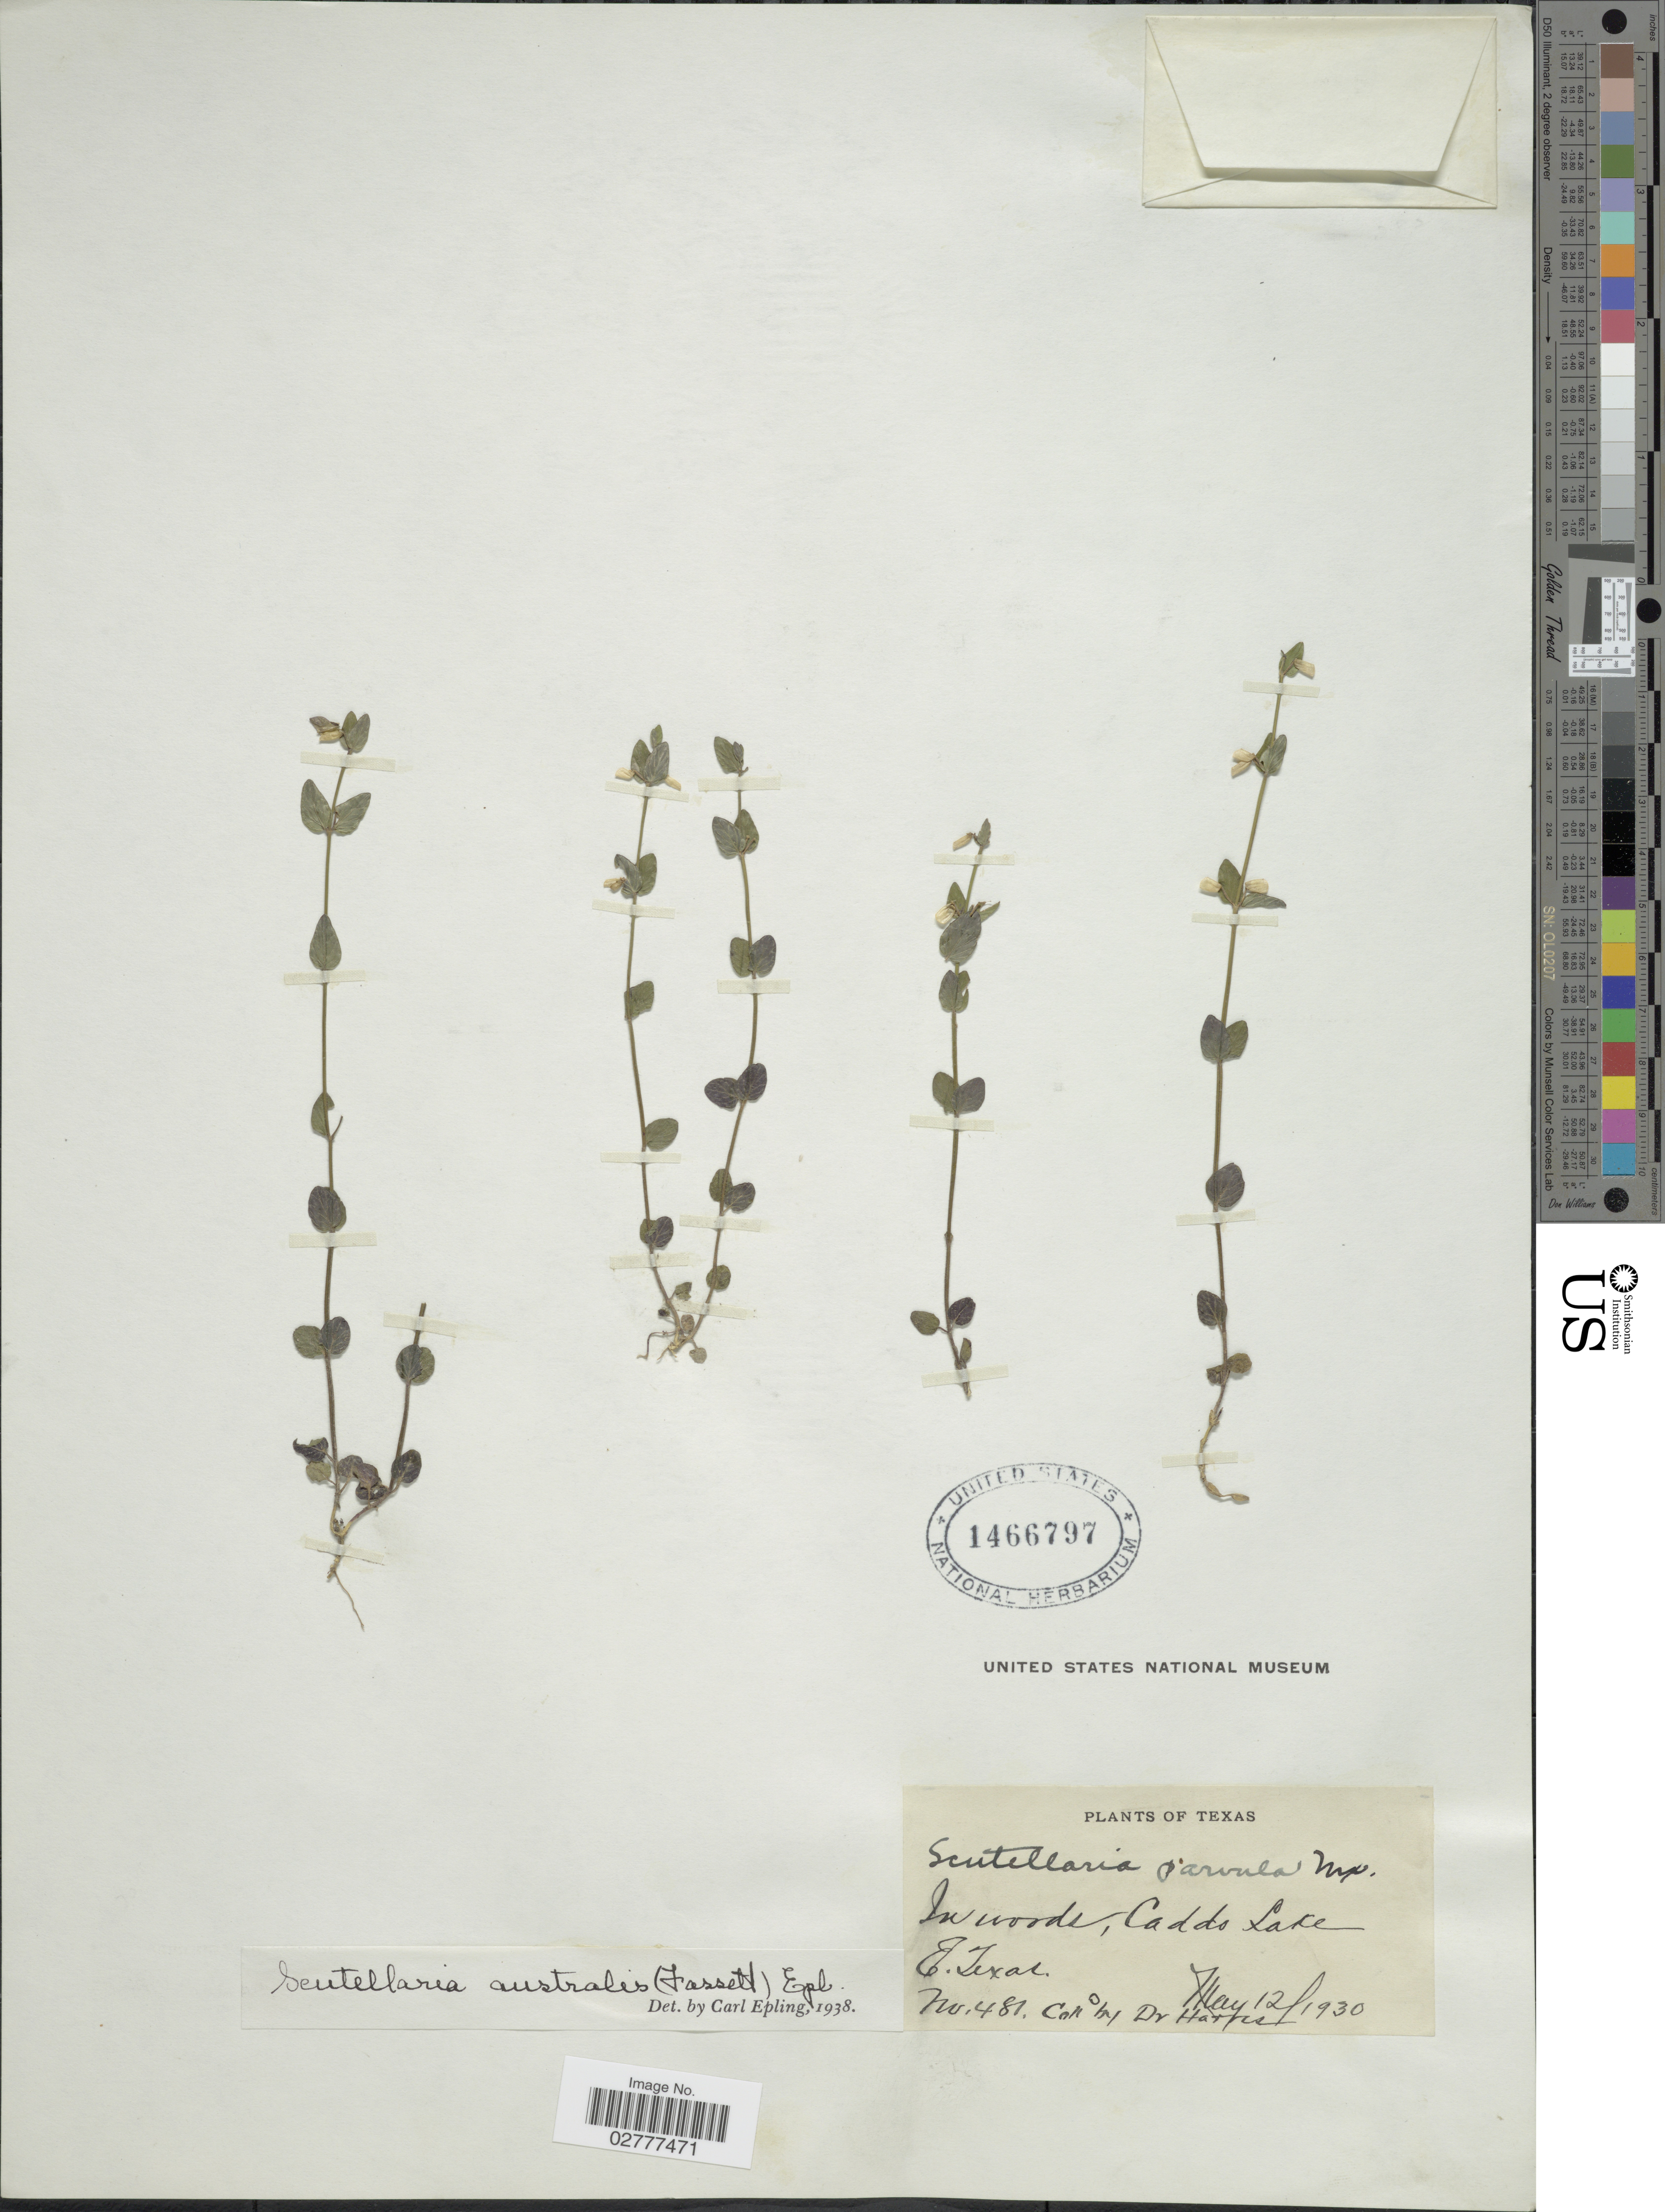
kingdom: Plantae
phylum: Tracheophyta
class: Magnoliopsida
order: Lamiales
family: Lamiaceae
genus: Scutellaria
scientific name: Scutellaria australis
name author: (Fassett) Epling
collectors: -- Harper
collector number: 481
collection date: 1930-05-12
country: United States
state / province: Texas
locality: Caddo Lake, E. Texas.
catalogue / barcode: US 1466797